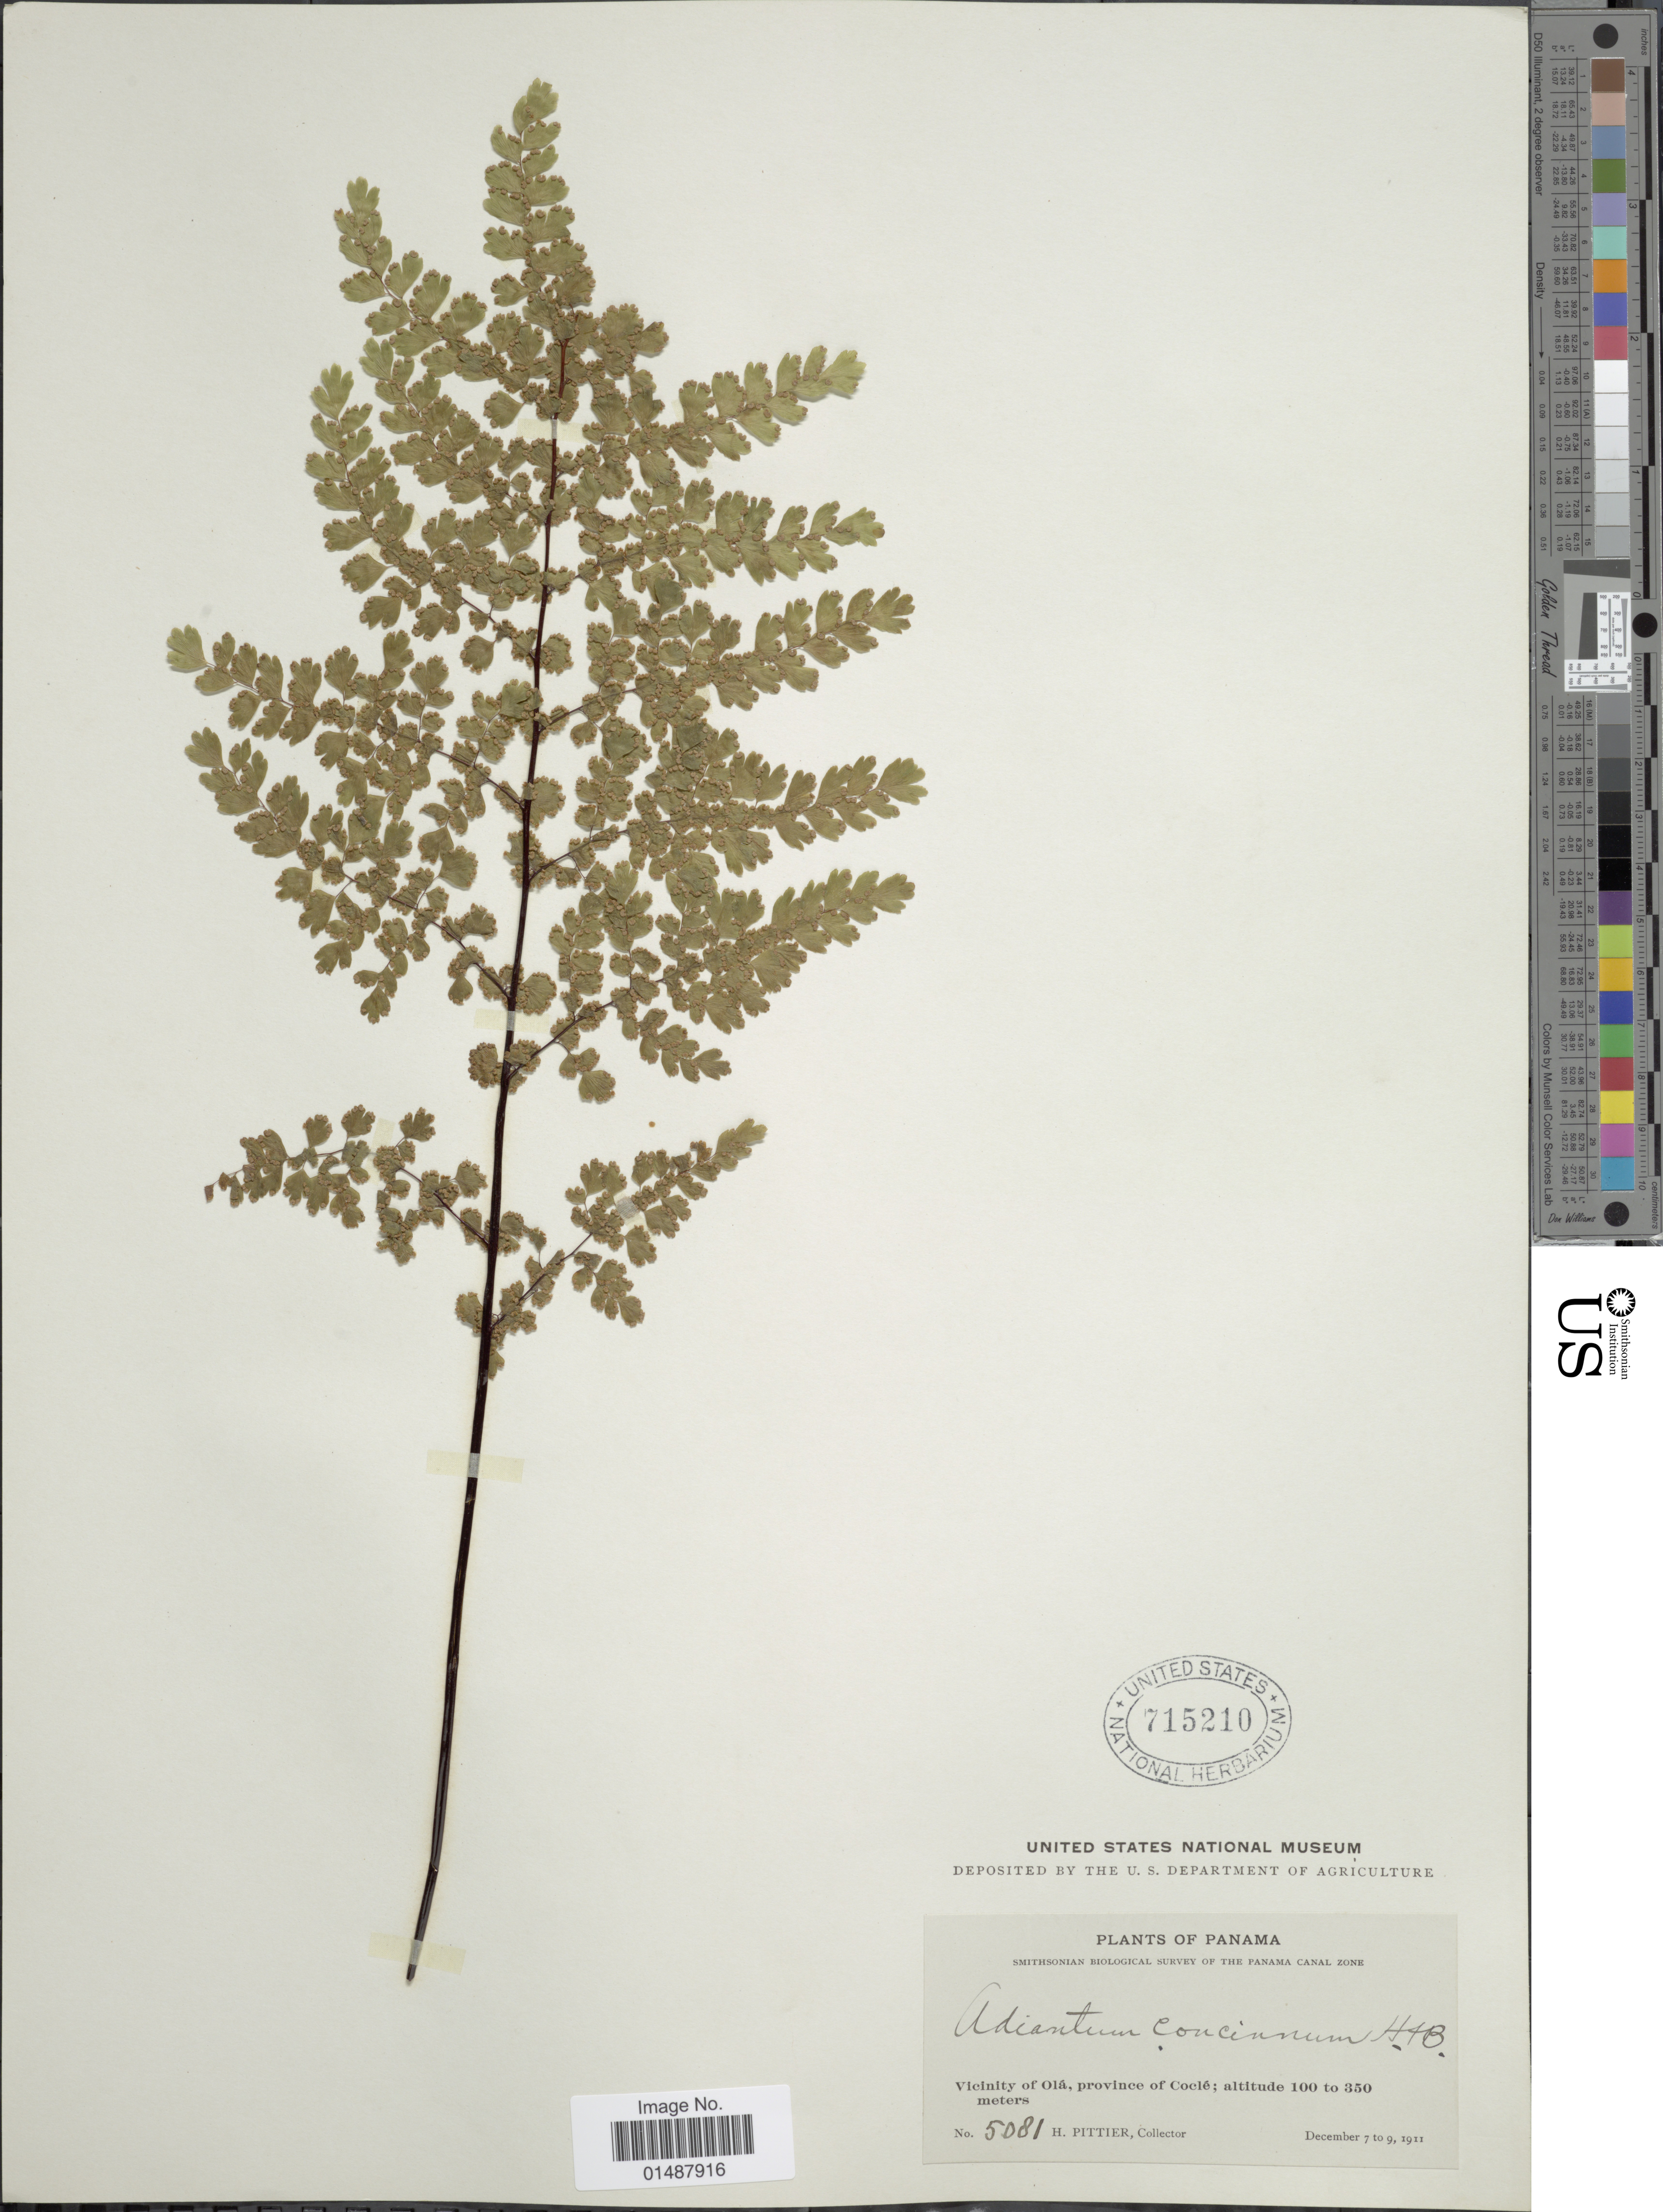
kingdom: Plantae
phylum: Tracheophyta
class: Polypodiopsida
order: Polypodiales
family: Pteridaceae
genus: Adiantum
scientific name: Adiantum concinnum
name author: Humb. & Bonpl. ex Willd.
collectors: H. F. Pittier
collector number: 5081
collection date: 1911-12-07/1911-12-09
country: Panama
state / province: Coclé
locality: Vicinity of Ola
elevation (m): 100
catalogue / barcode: US 715210